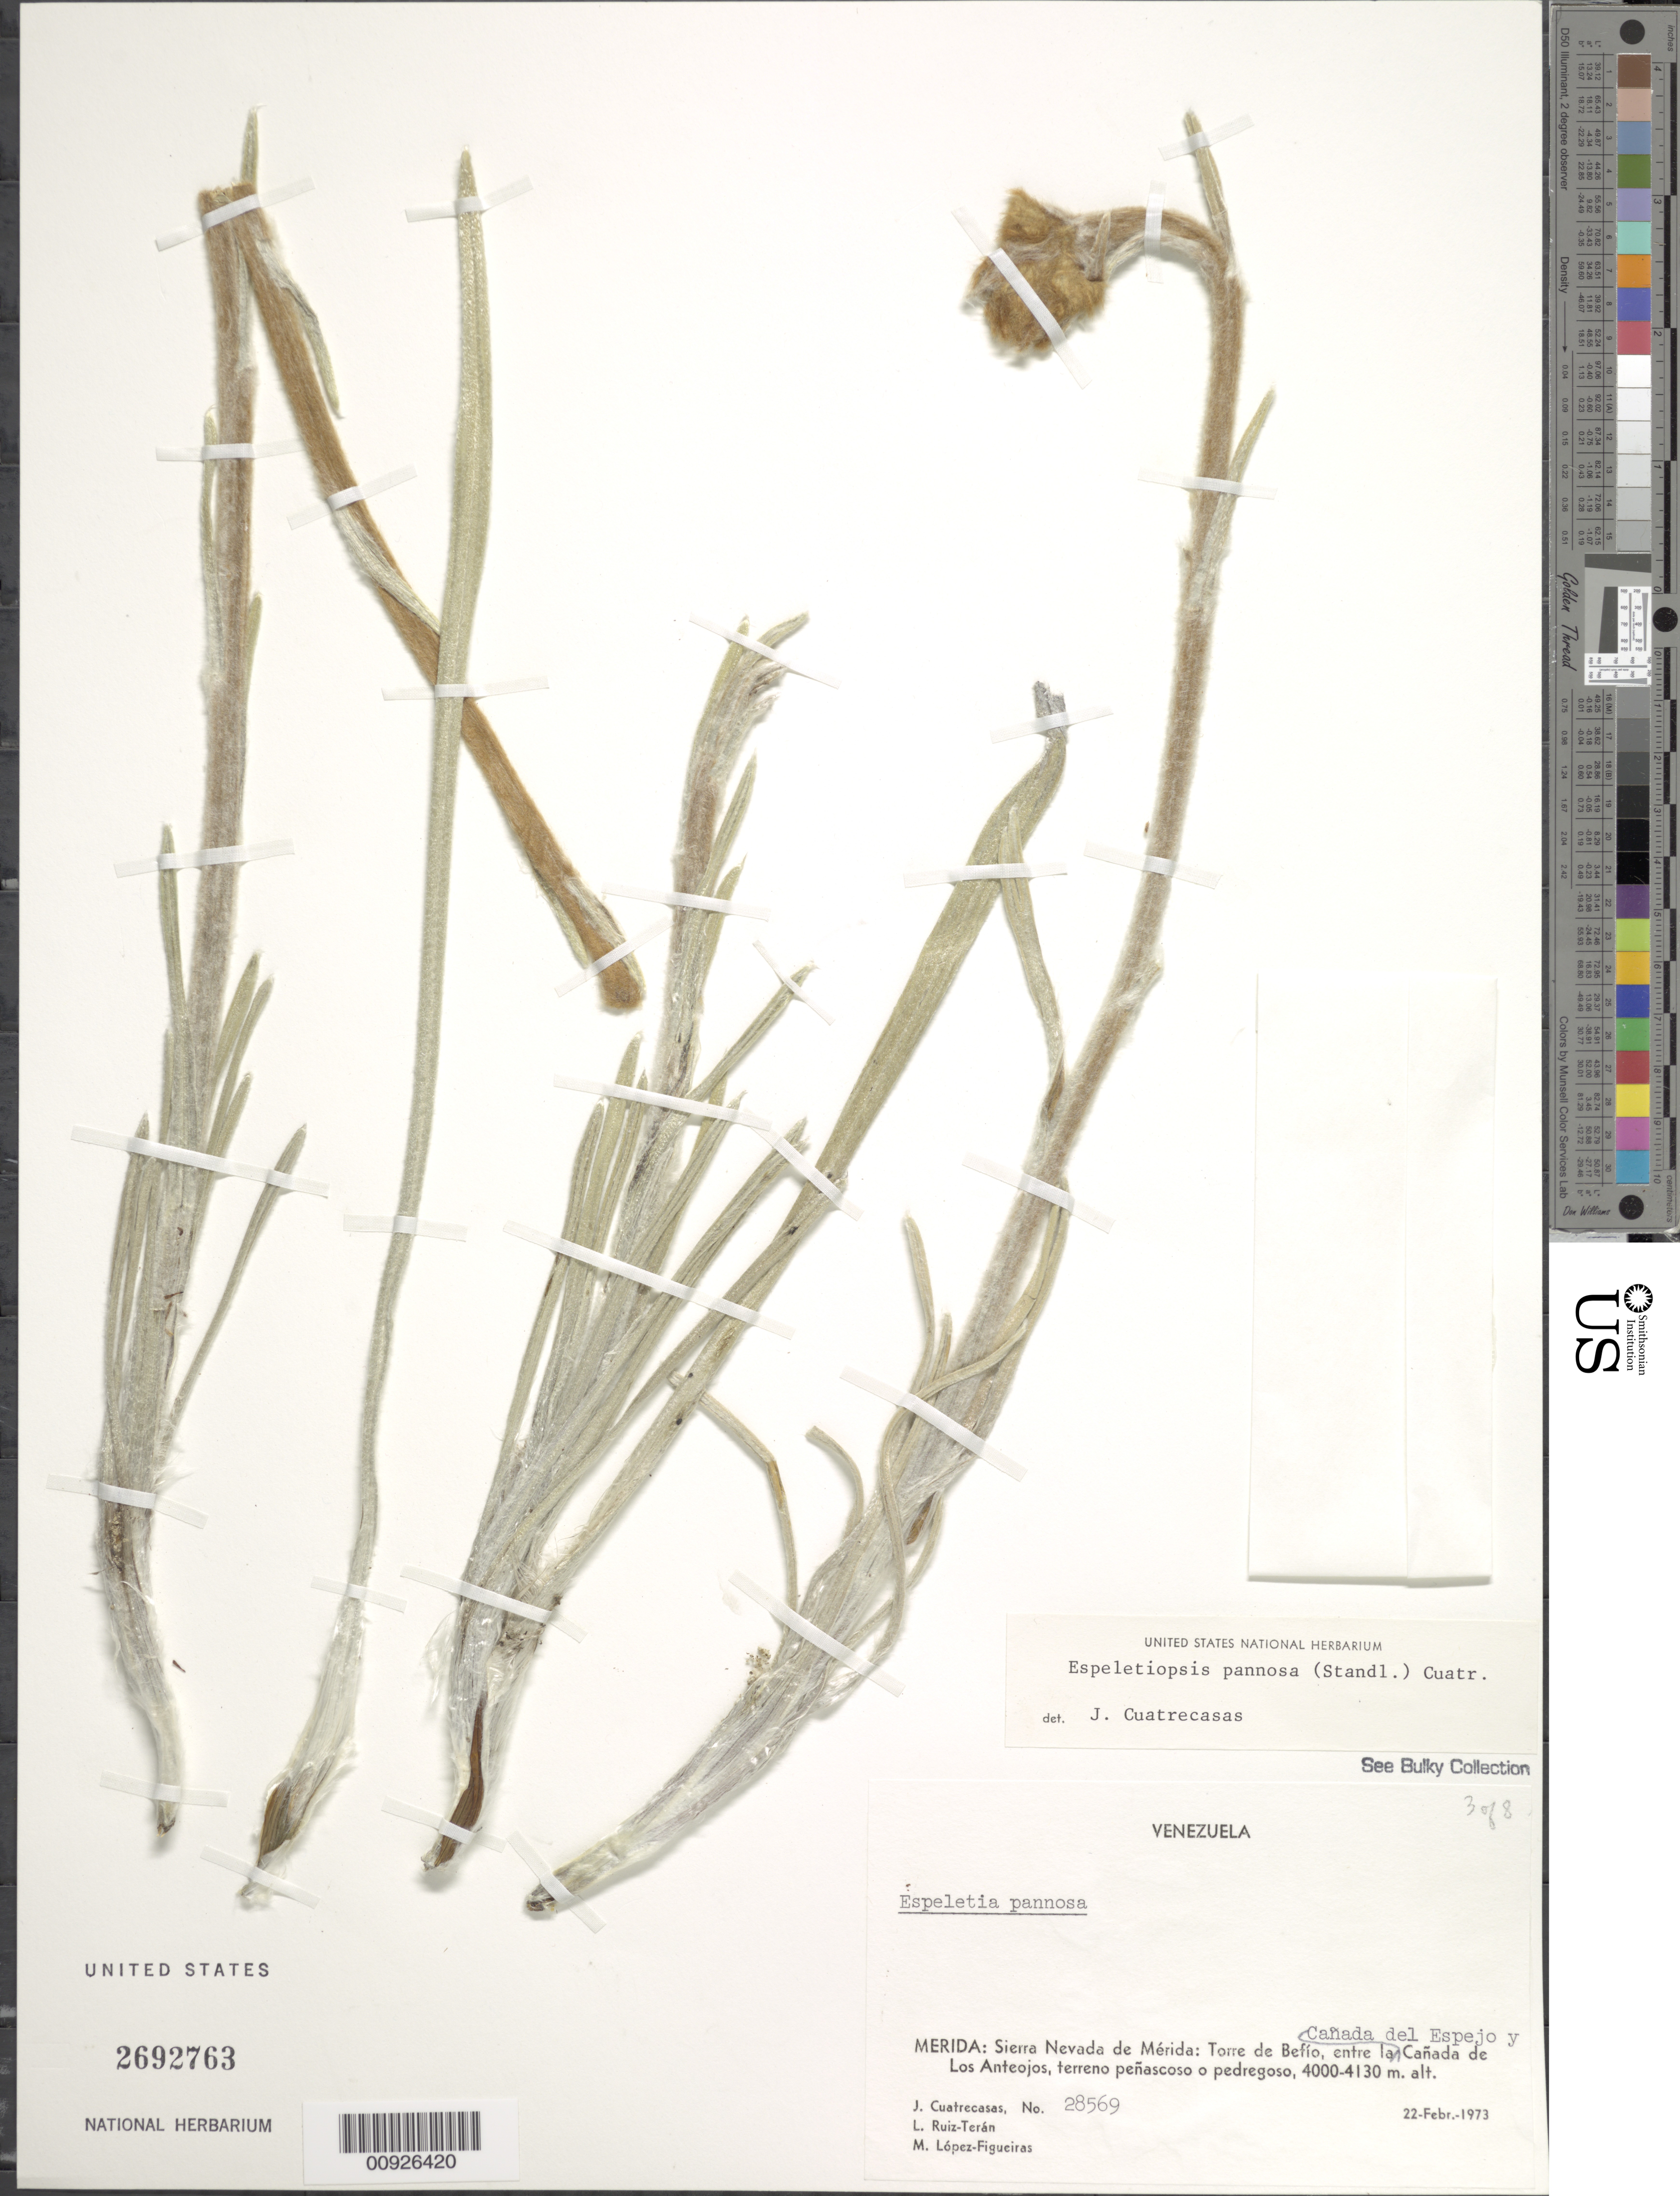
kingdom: Plantae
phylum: Tracheophyta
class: Magnoliopsida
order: Asterales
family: Asteraceae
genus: Espeletiopsis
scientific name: Espeletiopsis pannosa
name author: (Standl.) Cuatrec.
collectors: J. Cuatrecasas, L. E. Ruíz-Terán & M. López Figueiras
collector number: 28569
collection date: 1973-02-22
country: Venezuela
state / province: Mérida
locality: Sierra Nevada de Mérida: Torre de Befío, entre la Cañada del espejo y la Cañada de Los Anteojos.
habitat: Terreno peñascoso o pedregoso.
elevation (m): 4000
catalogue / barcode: US 2692763